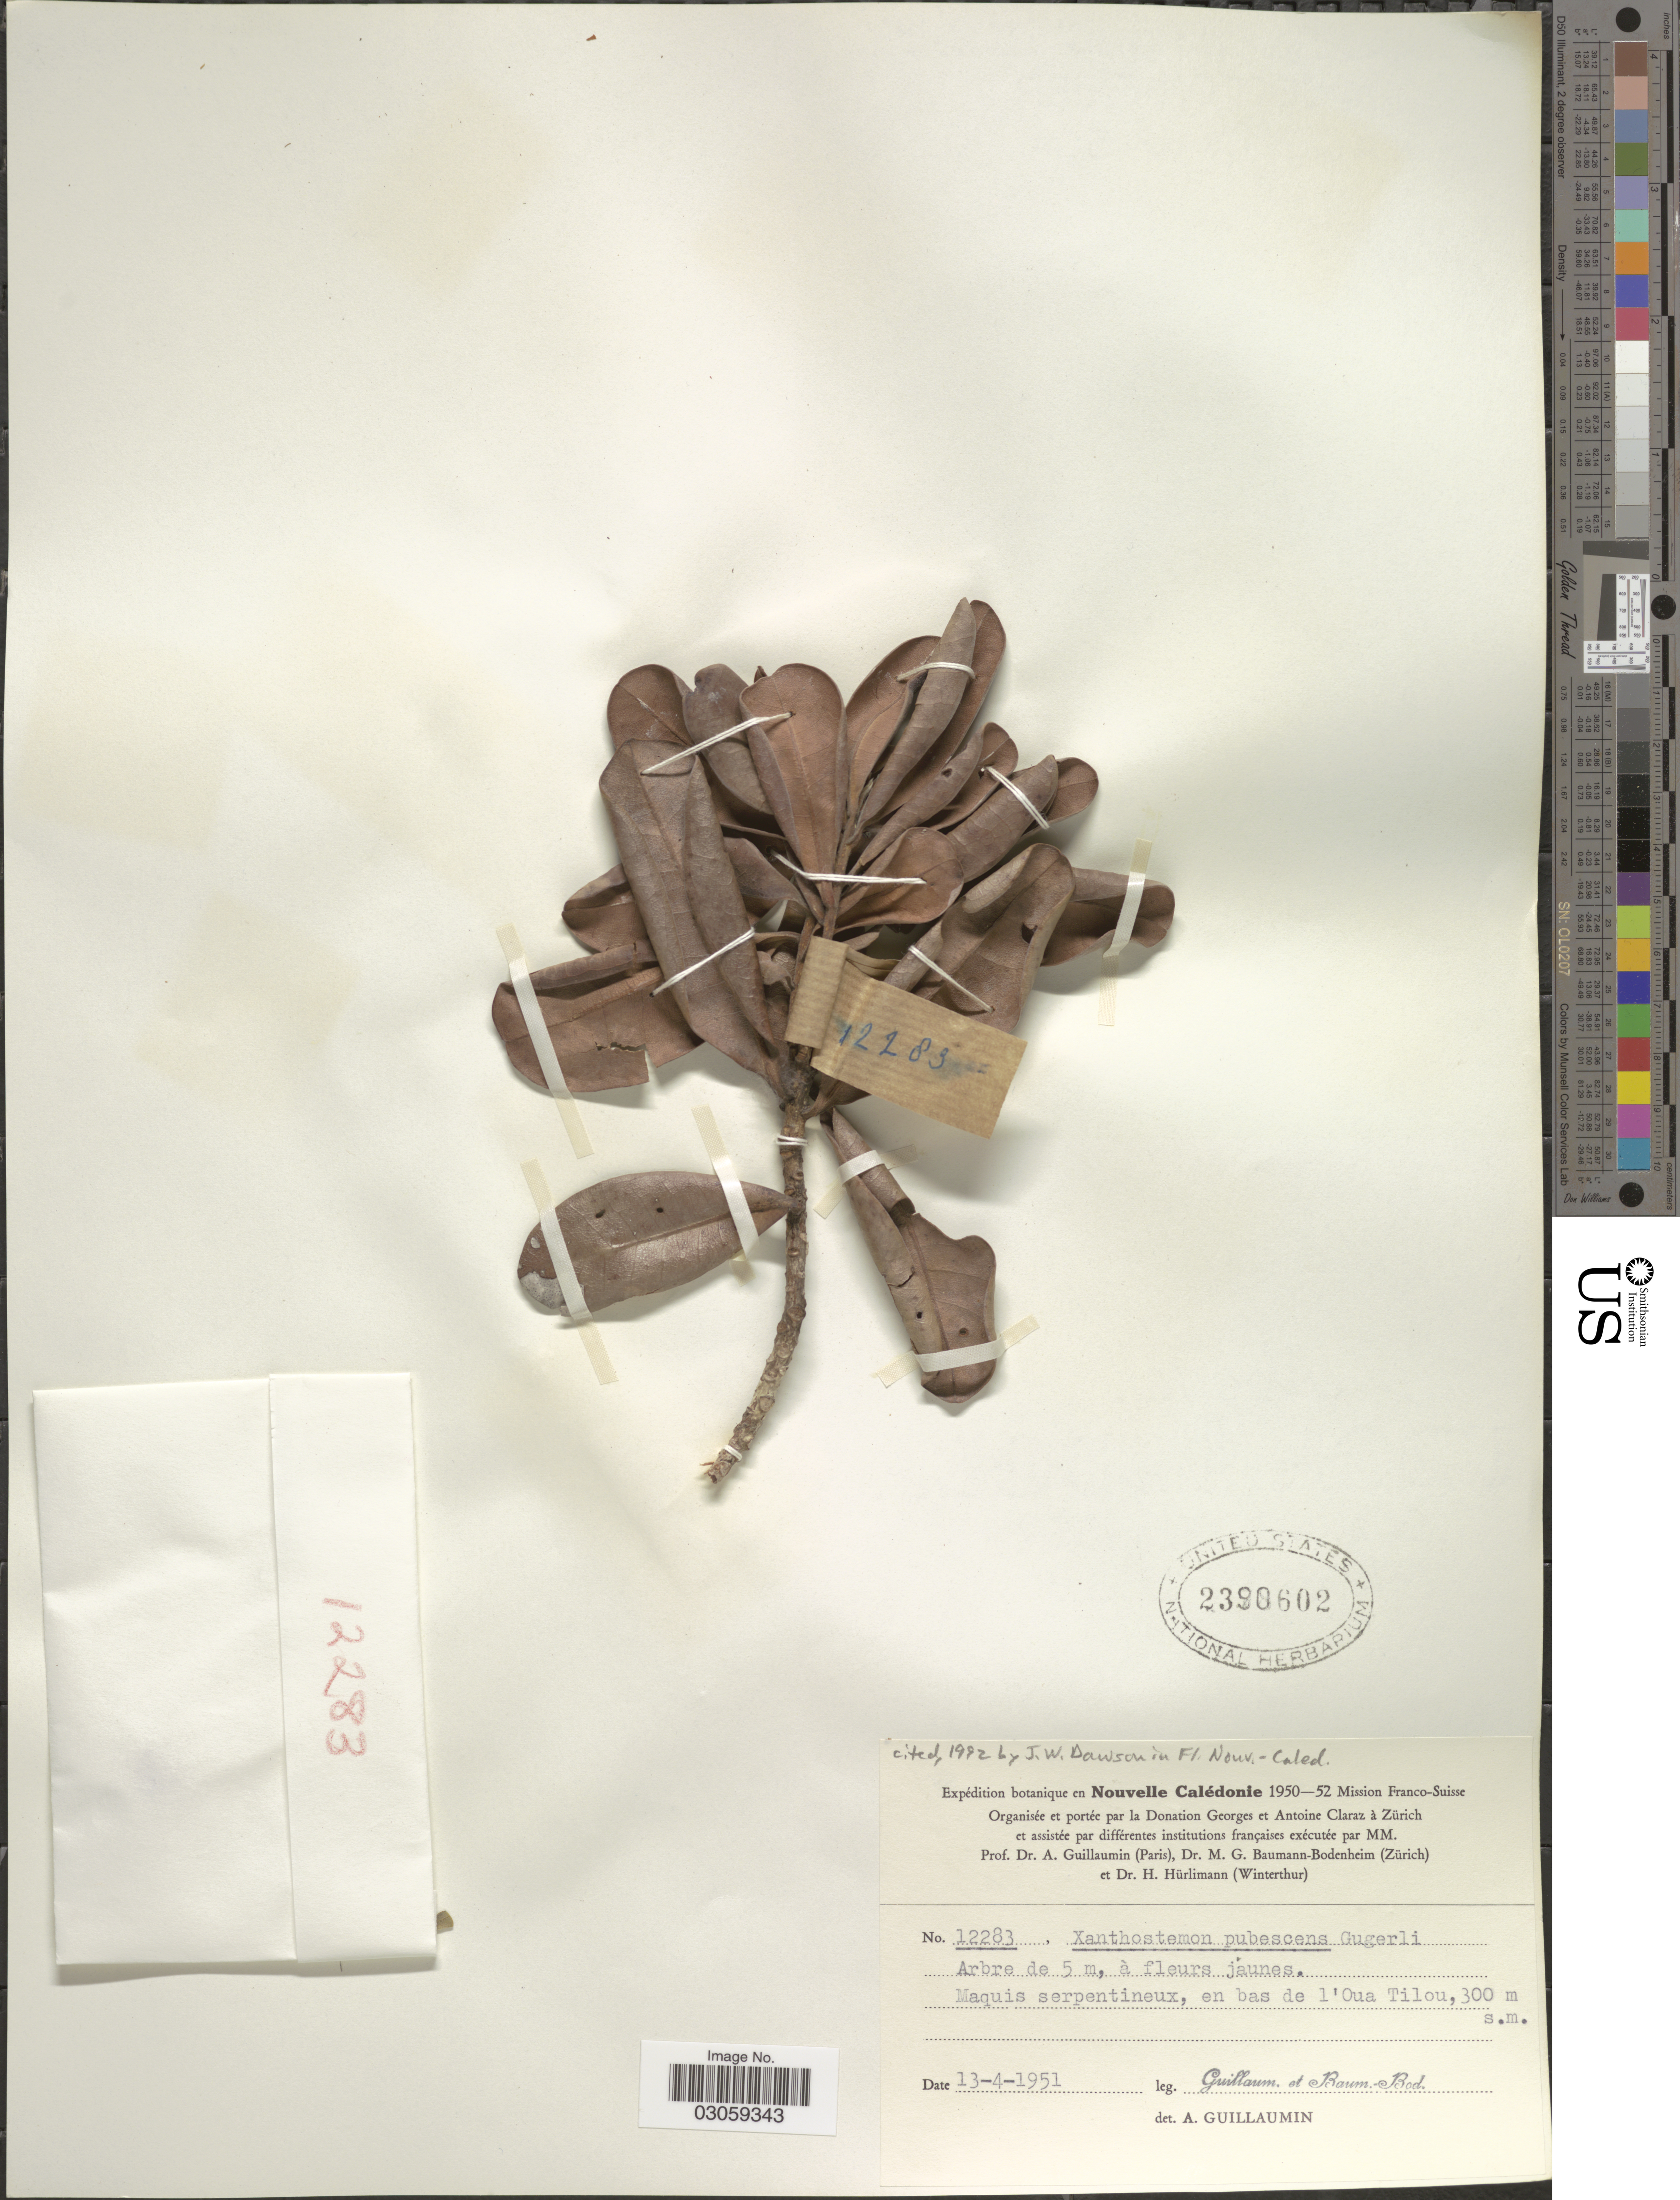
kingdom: Plantae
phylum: Tracheophyta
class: Magnoliopsida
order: Myrtales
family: Myrtaceae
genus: Xanthostemon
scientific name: Xanthostemon pubescens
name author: (Brongn. & Gris) Sebert & Pancher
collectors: A. Guillaumin & M. G. Baumann-Bodenheim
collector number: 12283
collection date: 1951-04-13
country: New Caledonia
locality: En Nouvelle Calédonie. Maquis serpentineux, en bas de l'Oua Tilou.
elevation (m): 300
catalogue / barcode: US 2390602